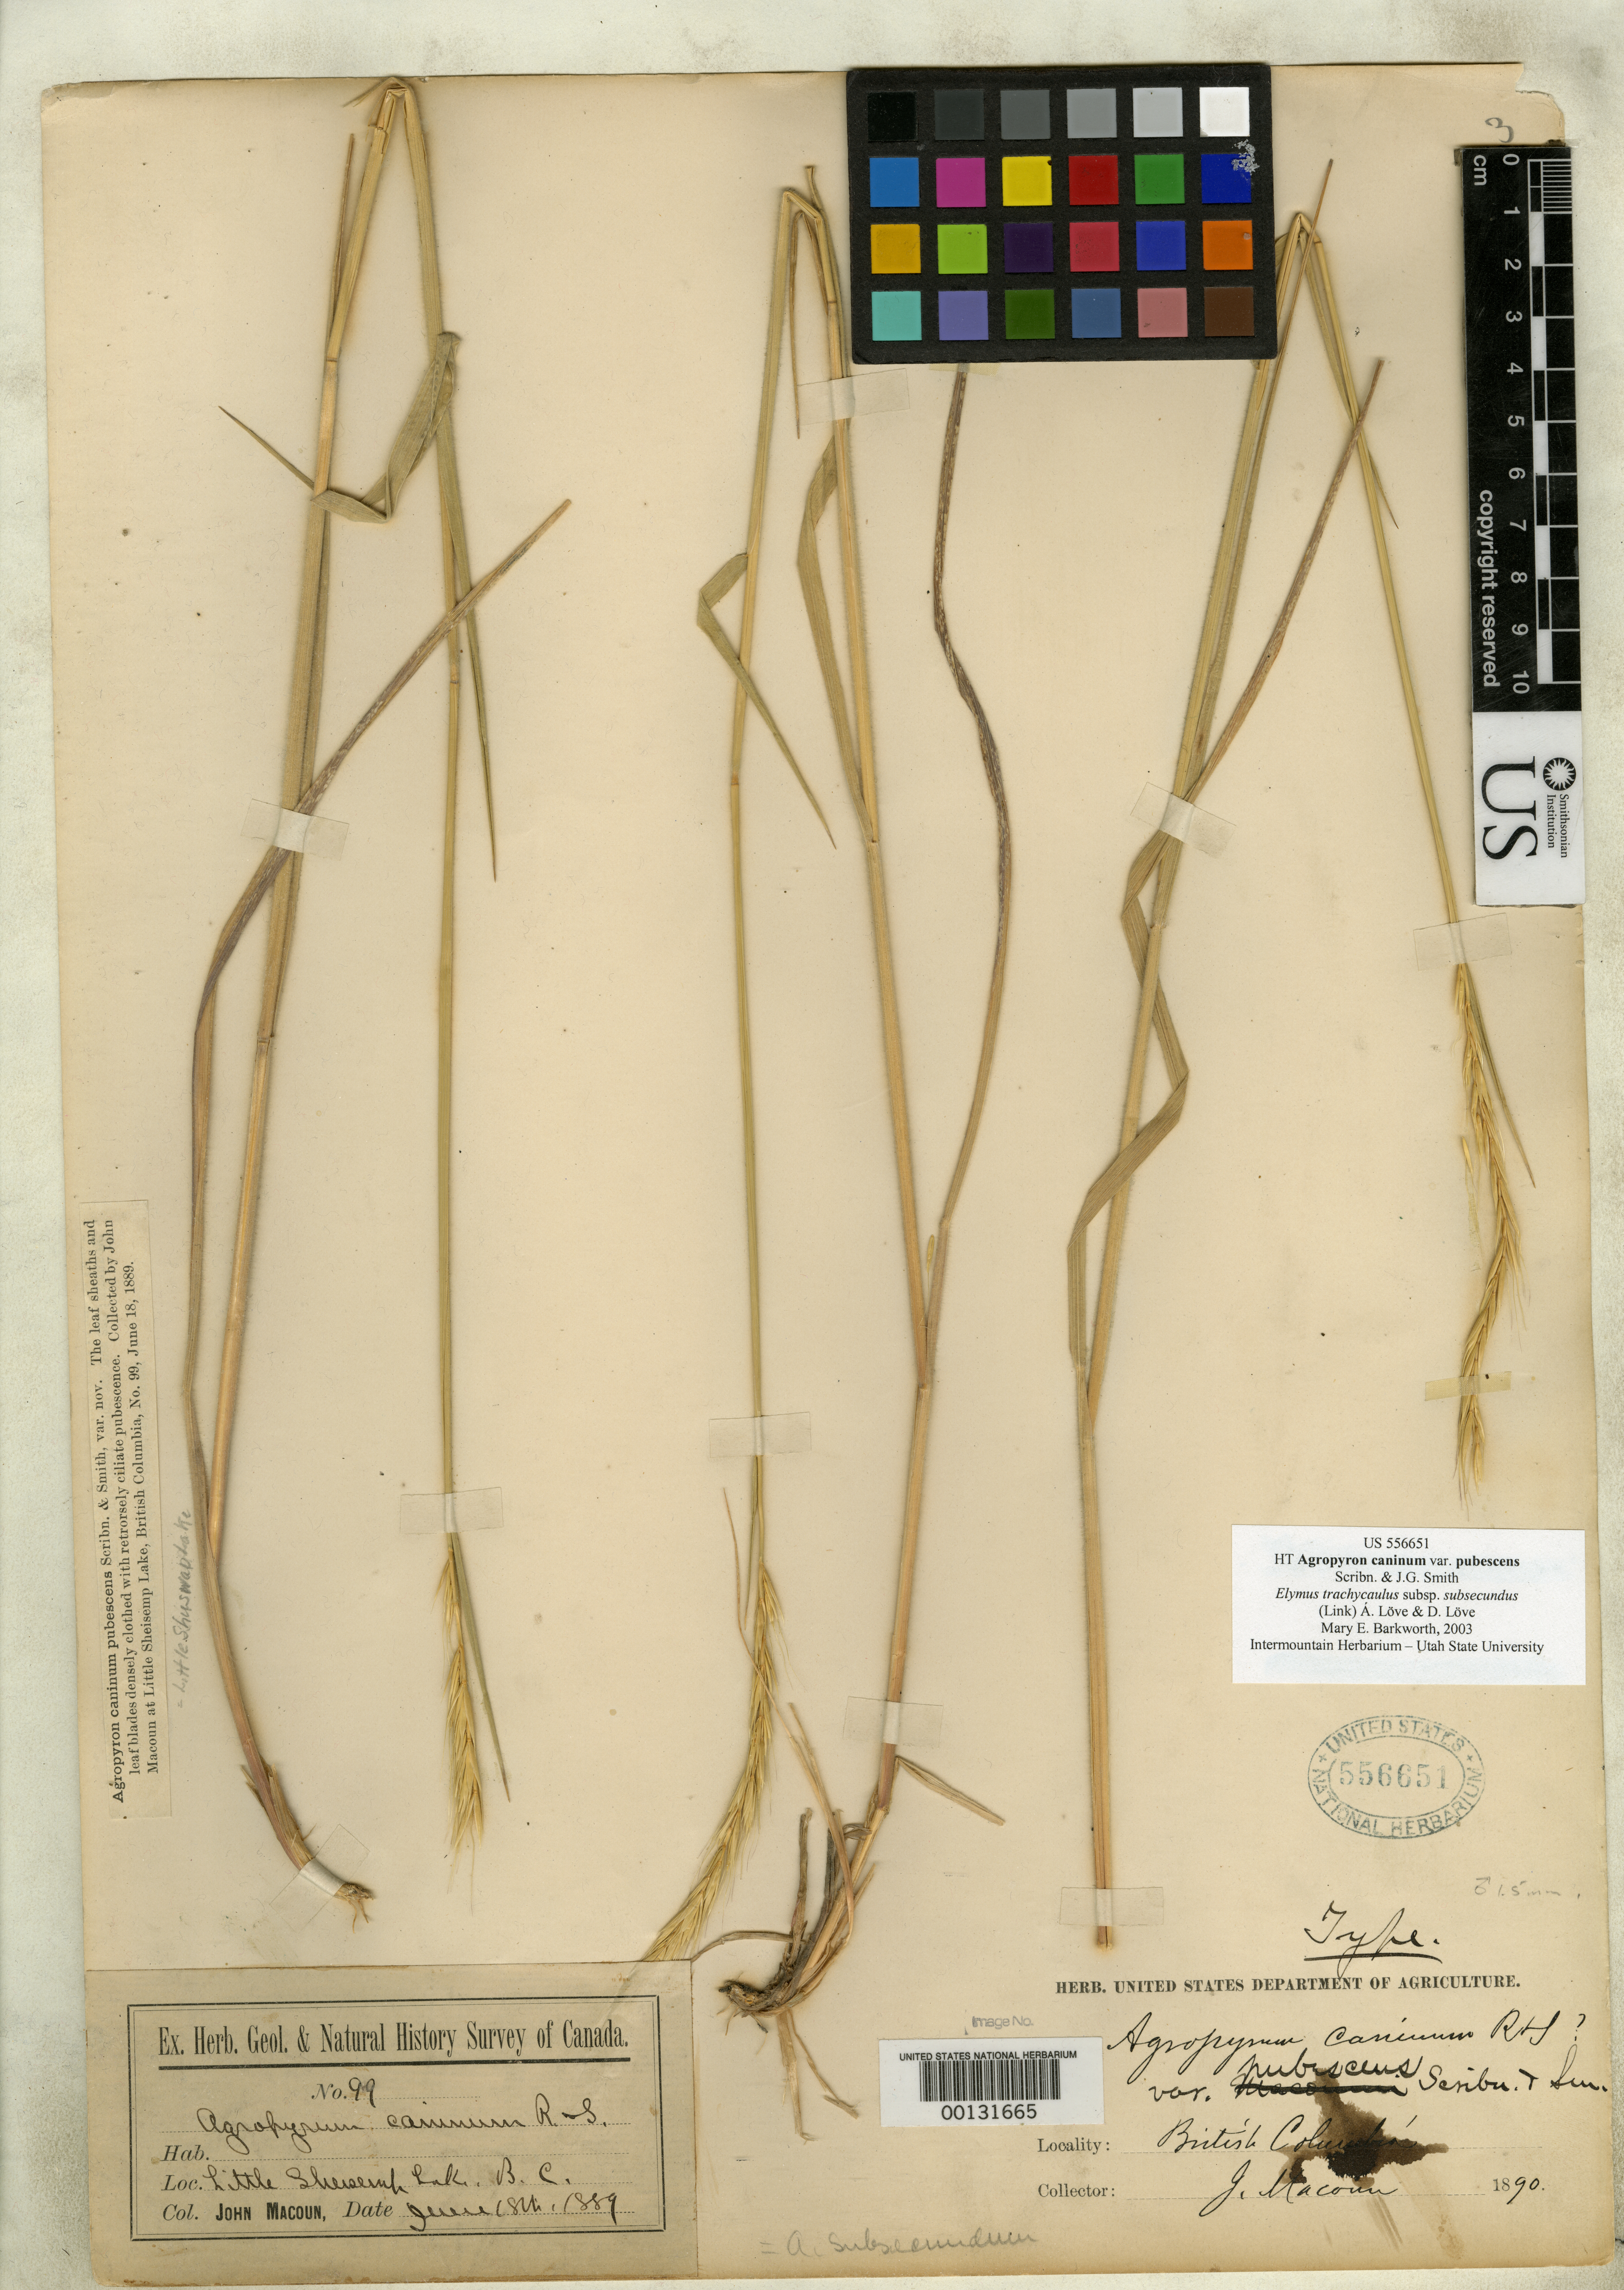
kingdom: Plantae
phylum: Tracheophyta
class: Liliopsida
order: Poales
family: Poaceae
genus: Agropyron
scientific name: Agropyron caninum var. pubescens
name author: Scribn. & J.G. Sm.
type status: Holotype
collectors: J. Macoun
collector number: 99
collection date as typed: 18 Jun 1899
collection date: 1899-06-18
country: Canada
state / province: British Columbia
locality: Little Sheisemp Lake.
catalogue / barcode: US 556651